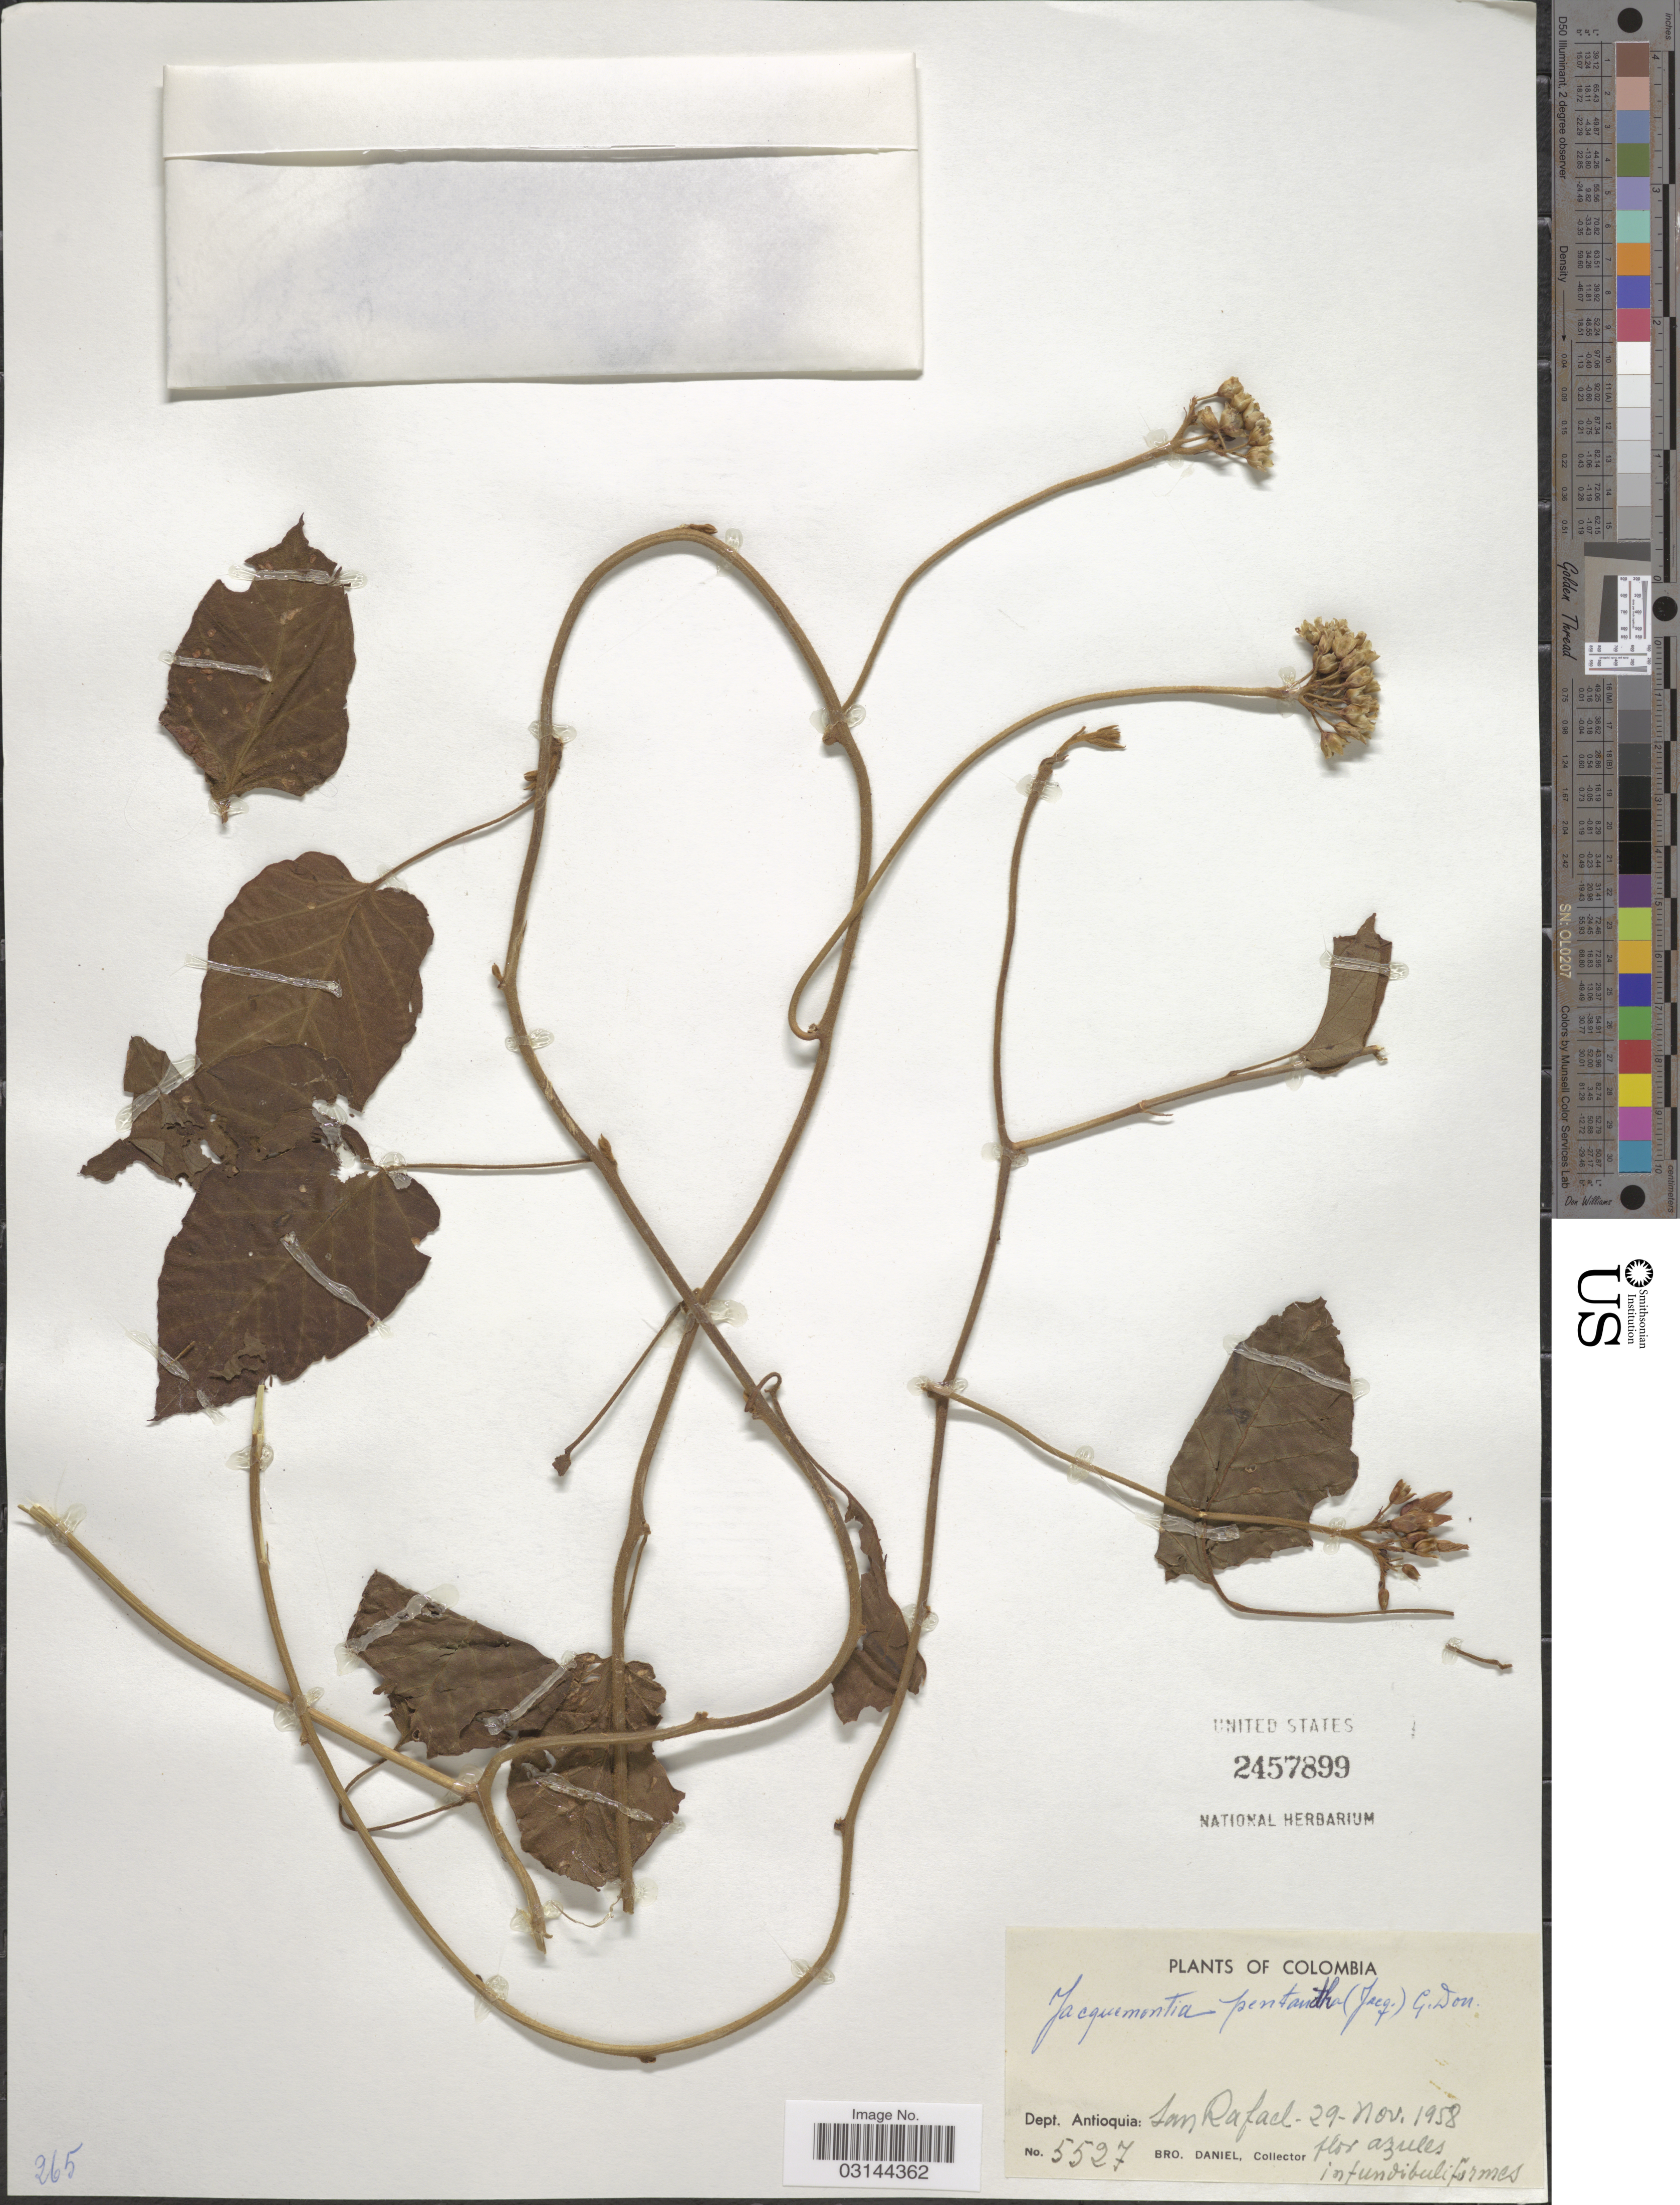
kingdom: Plantae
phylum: Tracheophyta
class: Magnoliopsida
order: Solanales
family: Convolvulaceae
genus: Jacquemontia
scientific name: Jacquemontia pentanthos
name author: (Jacq.) G. Don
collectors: Bro. Daniel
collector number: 5527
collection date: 1958-11-29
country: Colombia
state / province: Antioquia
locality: Dept. Antioquia: San Rafael.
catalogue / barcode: US 2457899